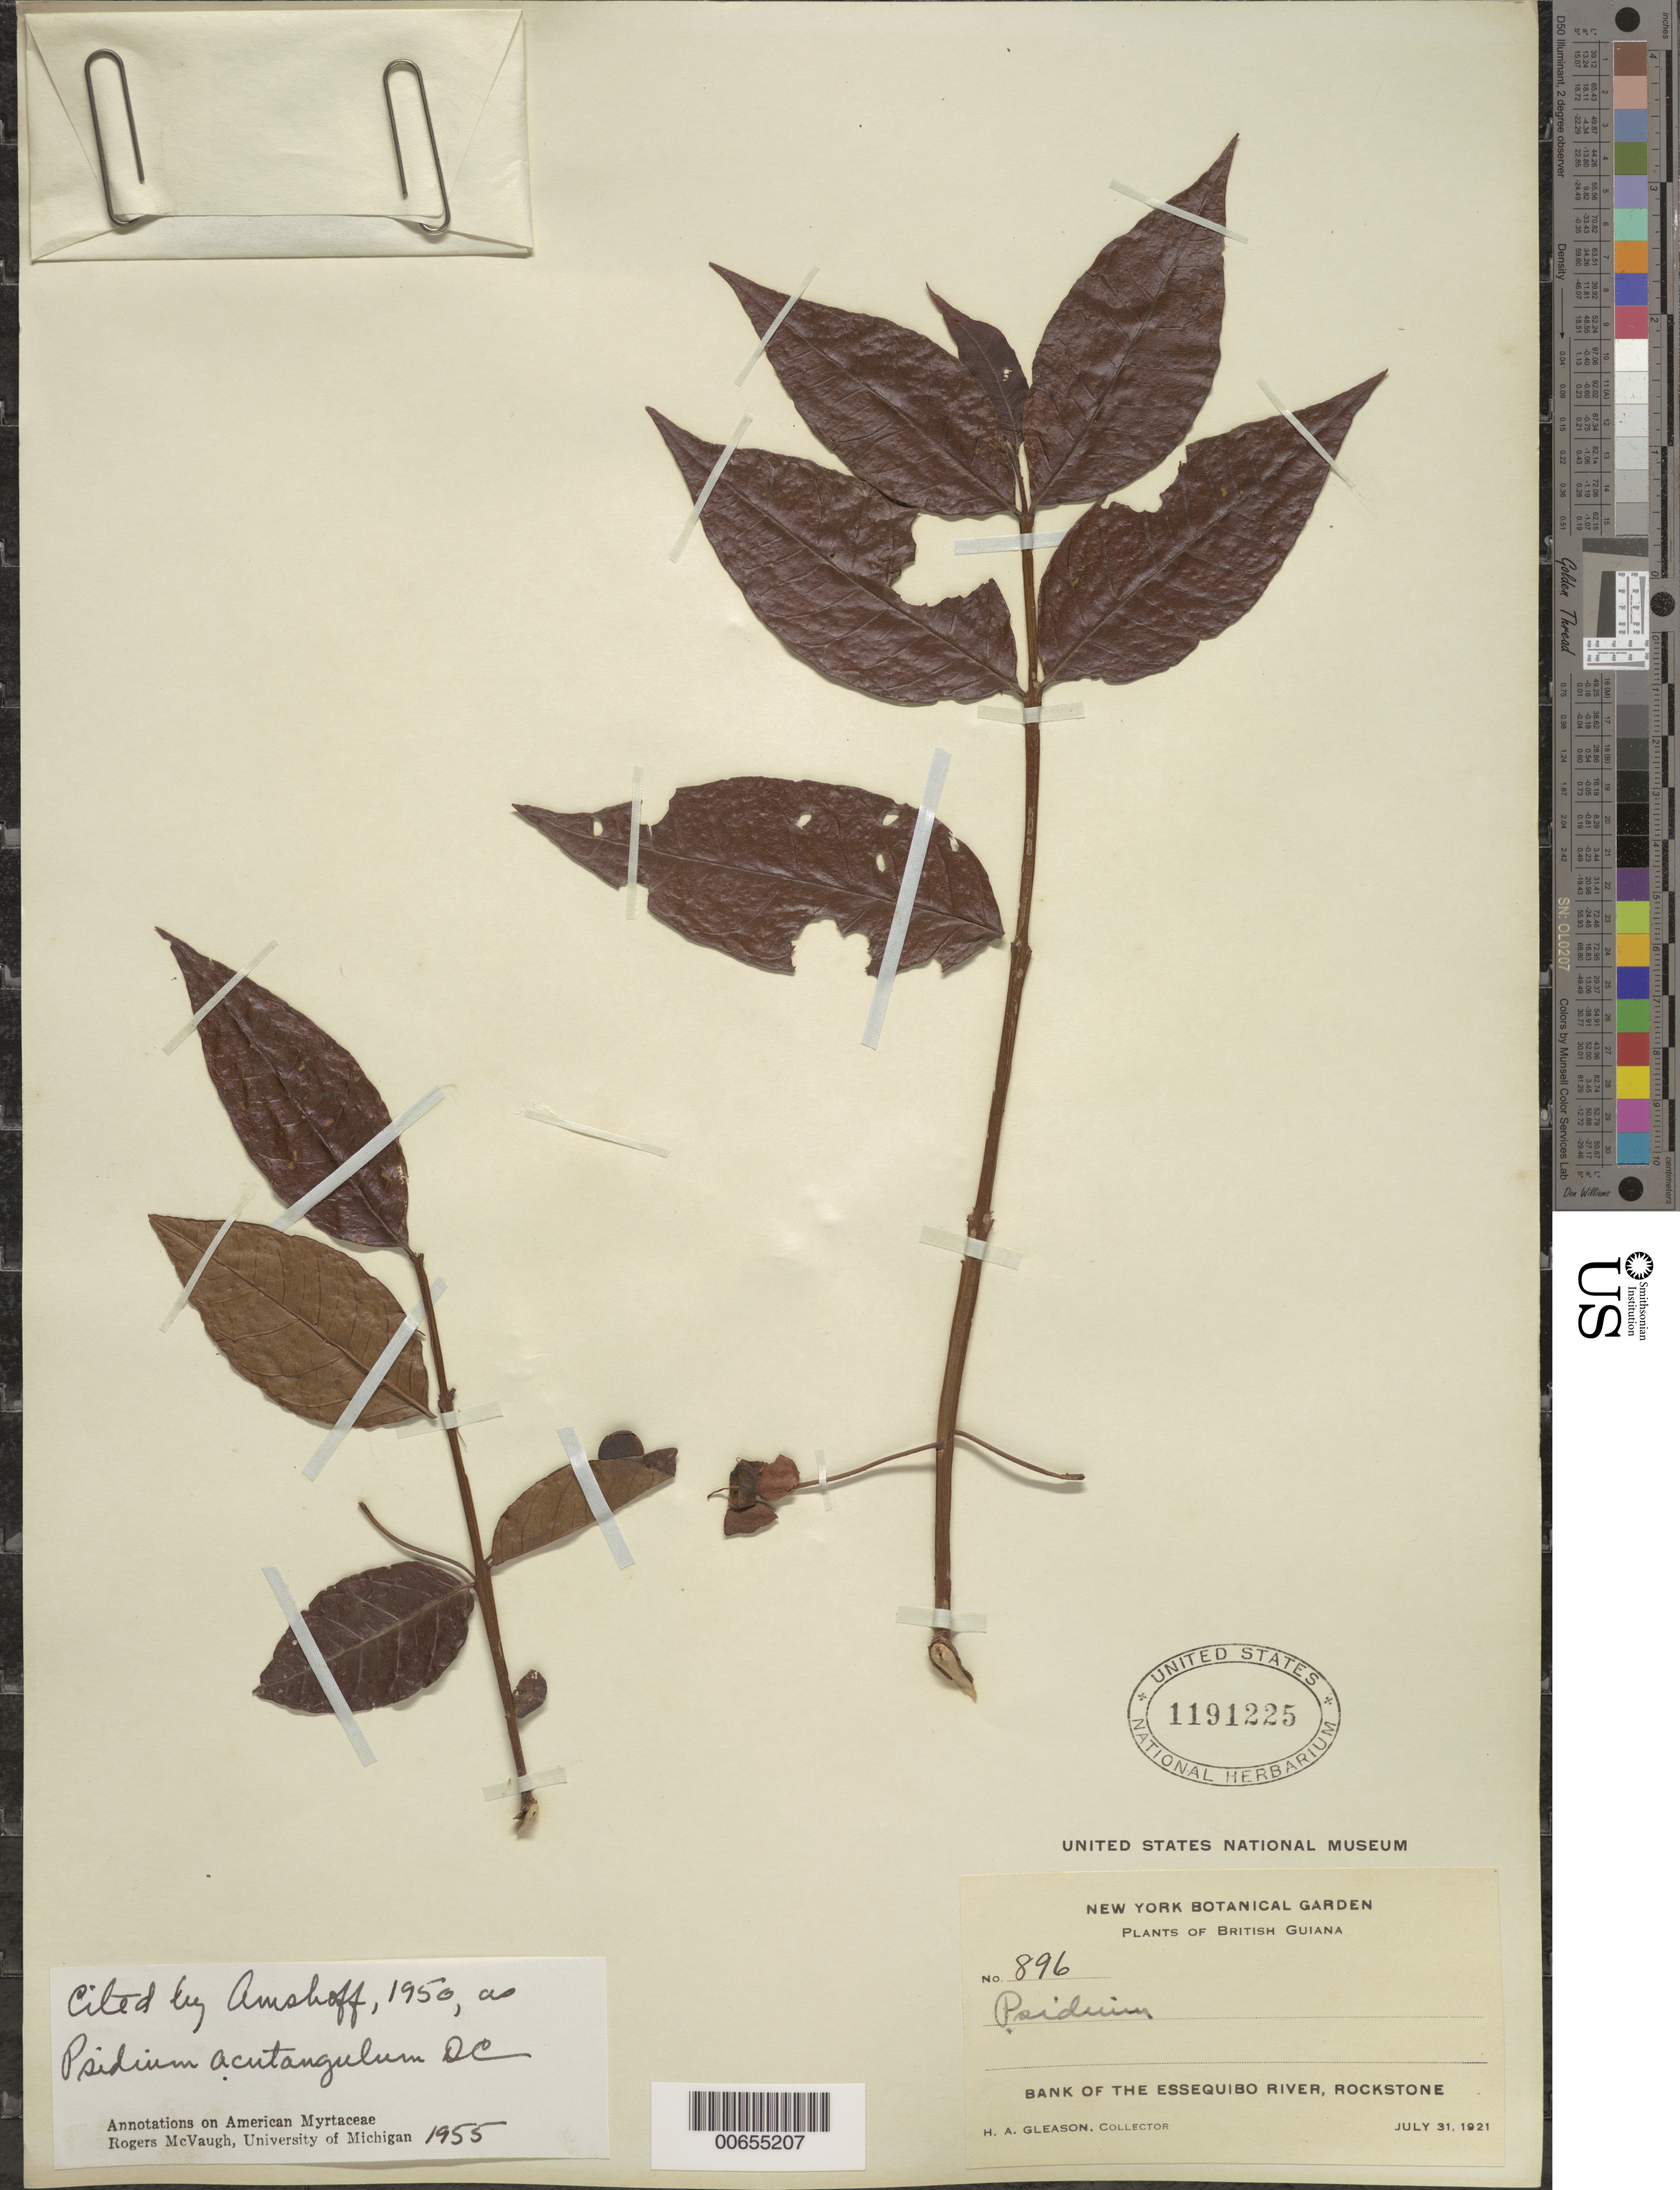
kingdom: Plantae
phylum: Tracheophyta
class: Magnoliopsida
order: Myrtales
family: Myrtaceae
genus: Psidium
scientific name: Psidium acutangulum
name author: (DC.) DC.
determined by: McVaugh, R.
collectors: H. A. Gleason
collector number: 896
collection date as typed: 31-Jul-21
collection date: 1921-07-31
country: Guyana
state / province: U. Demerara-Berbice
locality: Rockstone, on the Essequibo River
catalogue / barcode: US 1191225